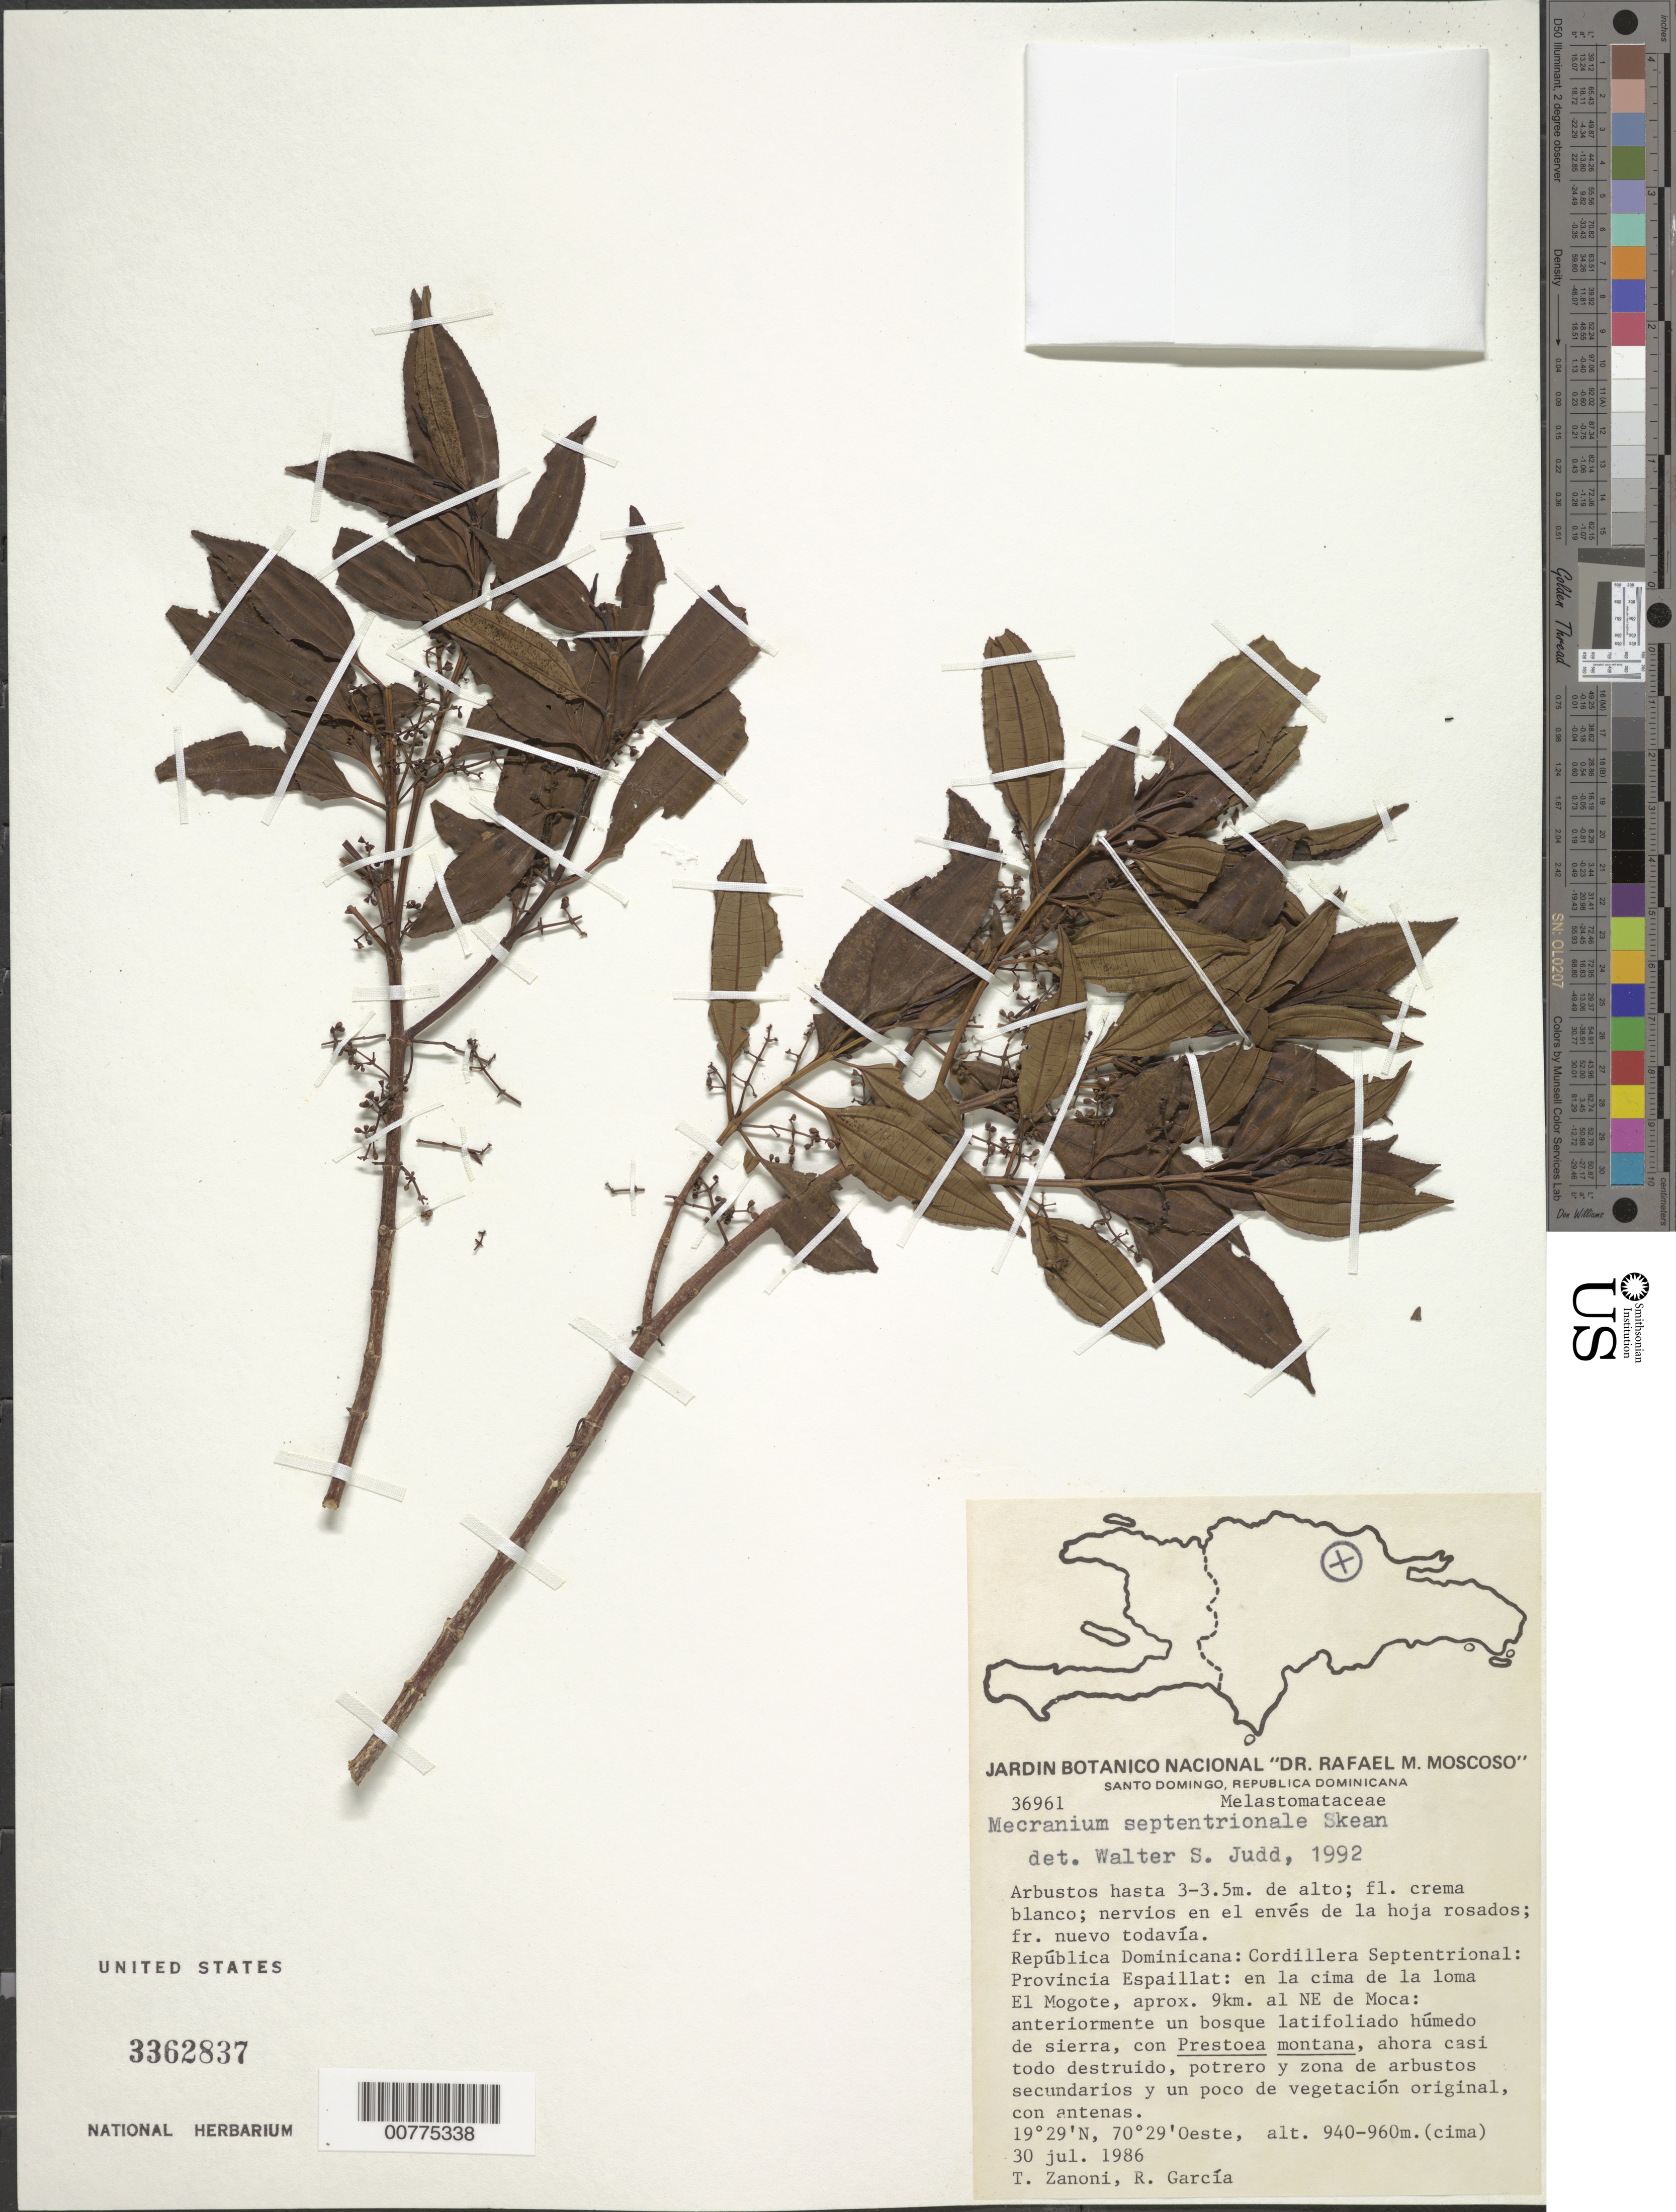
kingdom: Plantae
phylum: Tracheophyta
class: Magnoliopsida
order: Myrtales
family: Melastomataceae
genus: Mecranium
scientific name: Mecranium septentrionale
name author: Skean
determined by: Judd, Walter S.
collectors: T. A. Zanoni & R. G. García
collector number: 36961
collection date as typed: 30 Jul 1986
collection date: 1986-07-30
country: Dominican Republic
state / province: Espaillat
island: Hispaniola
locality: Cordillera Septentrional, in top of El Mogote hill, aprox. 9 km NE of Moca.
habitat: Previously broadleaf humid forest of mountain range, with Prestoea montana, almost destroyed, horse stables, etc.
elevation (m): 940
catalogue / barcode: US 3362837